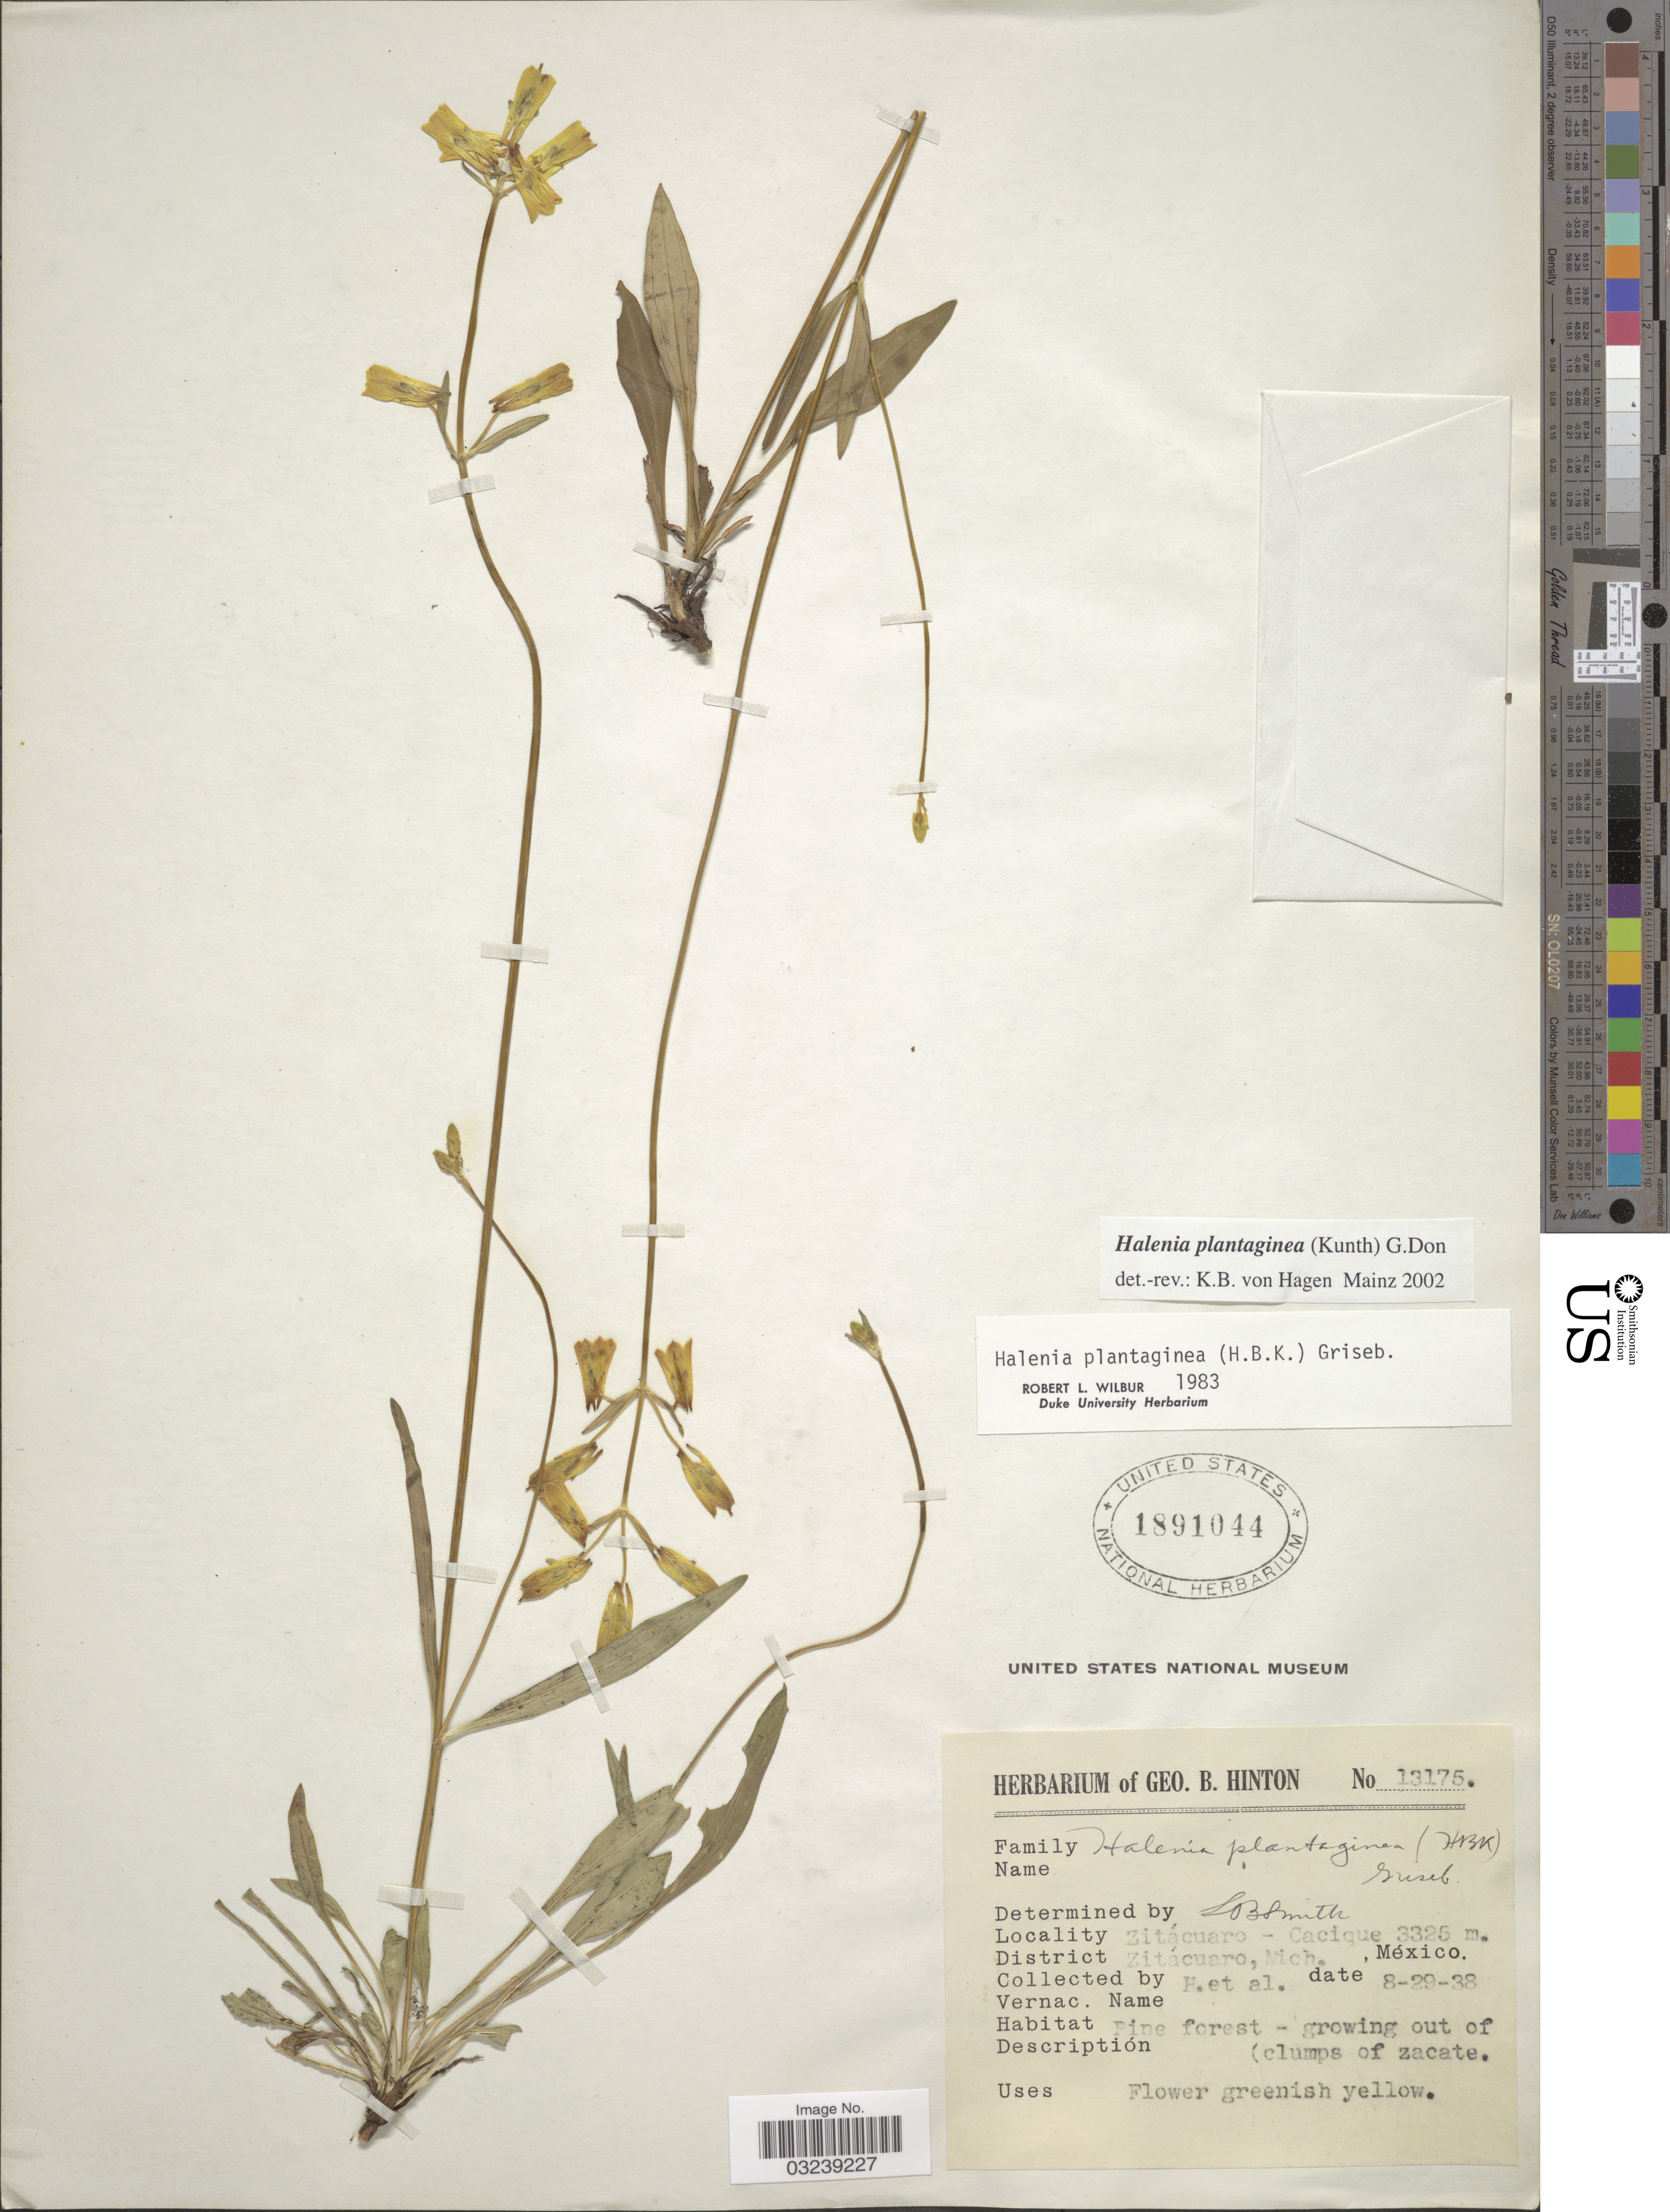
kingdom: Plantae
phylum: Tracheophyta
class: Magnoliopsida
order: Gentianales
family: Gentianaceae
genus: Halenia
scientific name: Halenia plantaginea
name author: (Kunth) G. Don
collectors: G. B. Hinton & et al.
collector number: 13175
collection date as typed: Transcribed d/m/y: 29/8/38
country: Mexico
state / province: Michoacán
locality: Zitácuaro - Cacique. District Zitácuaro.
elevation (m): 3325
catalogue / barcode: US 1891044